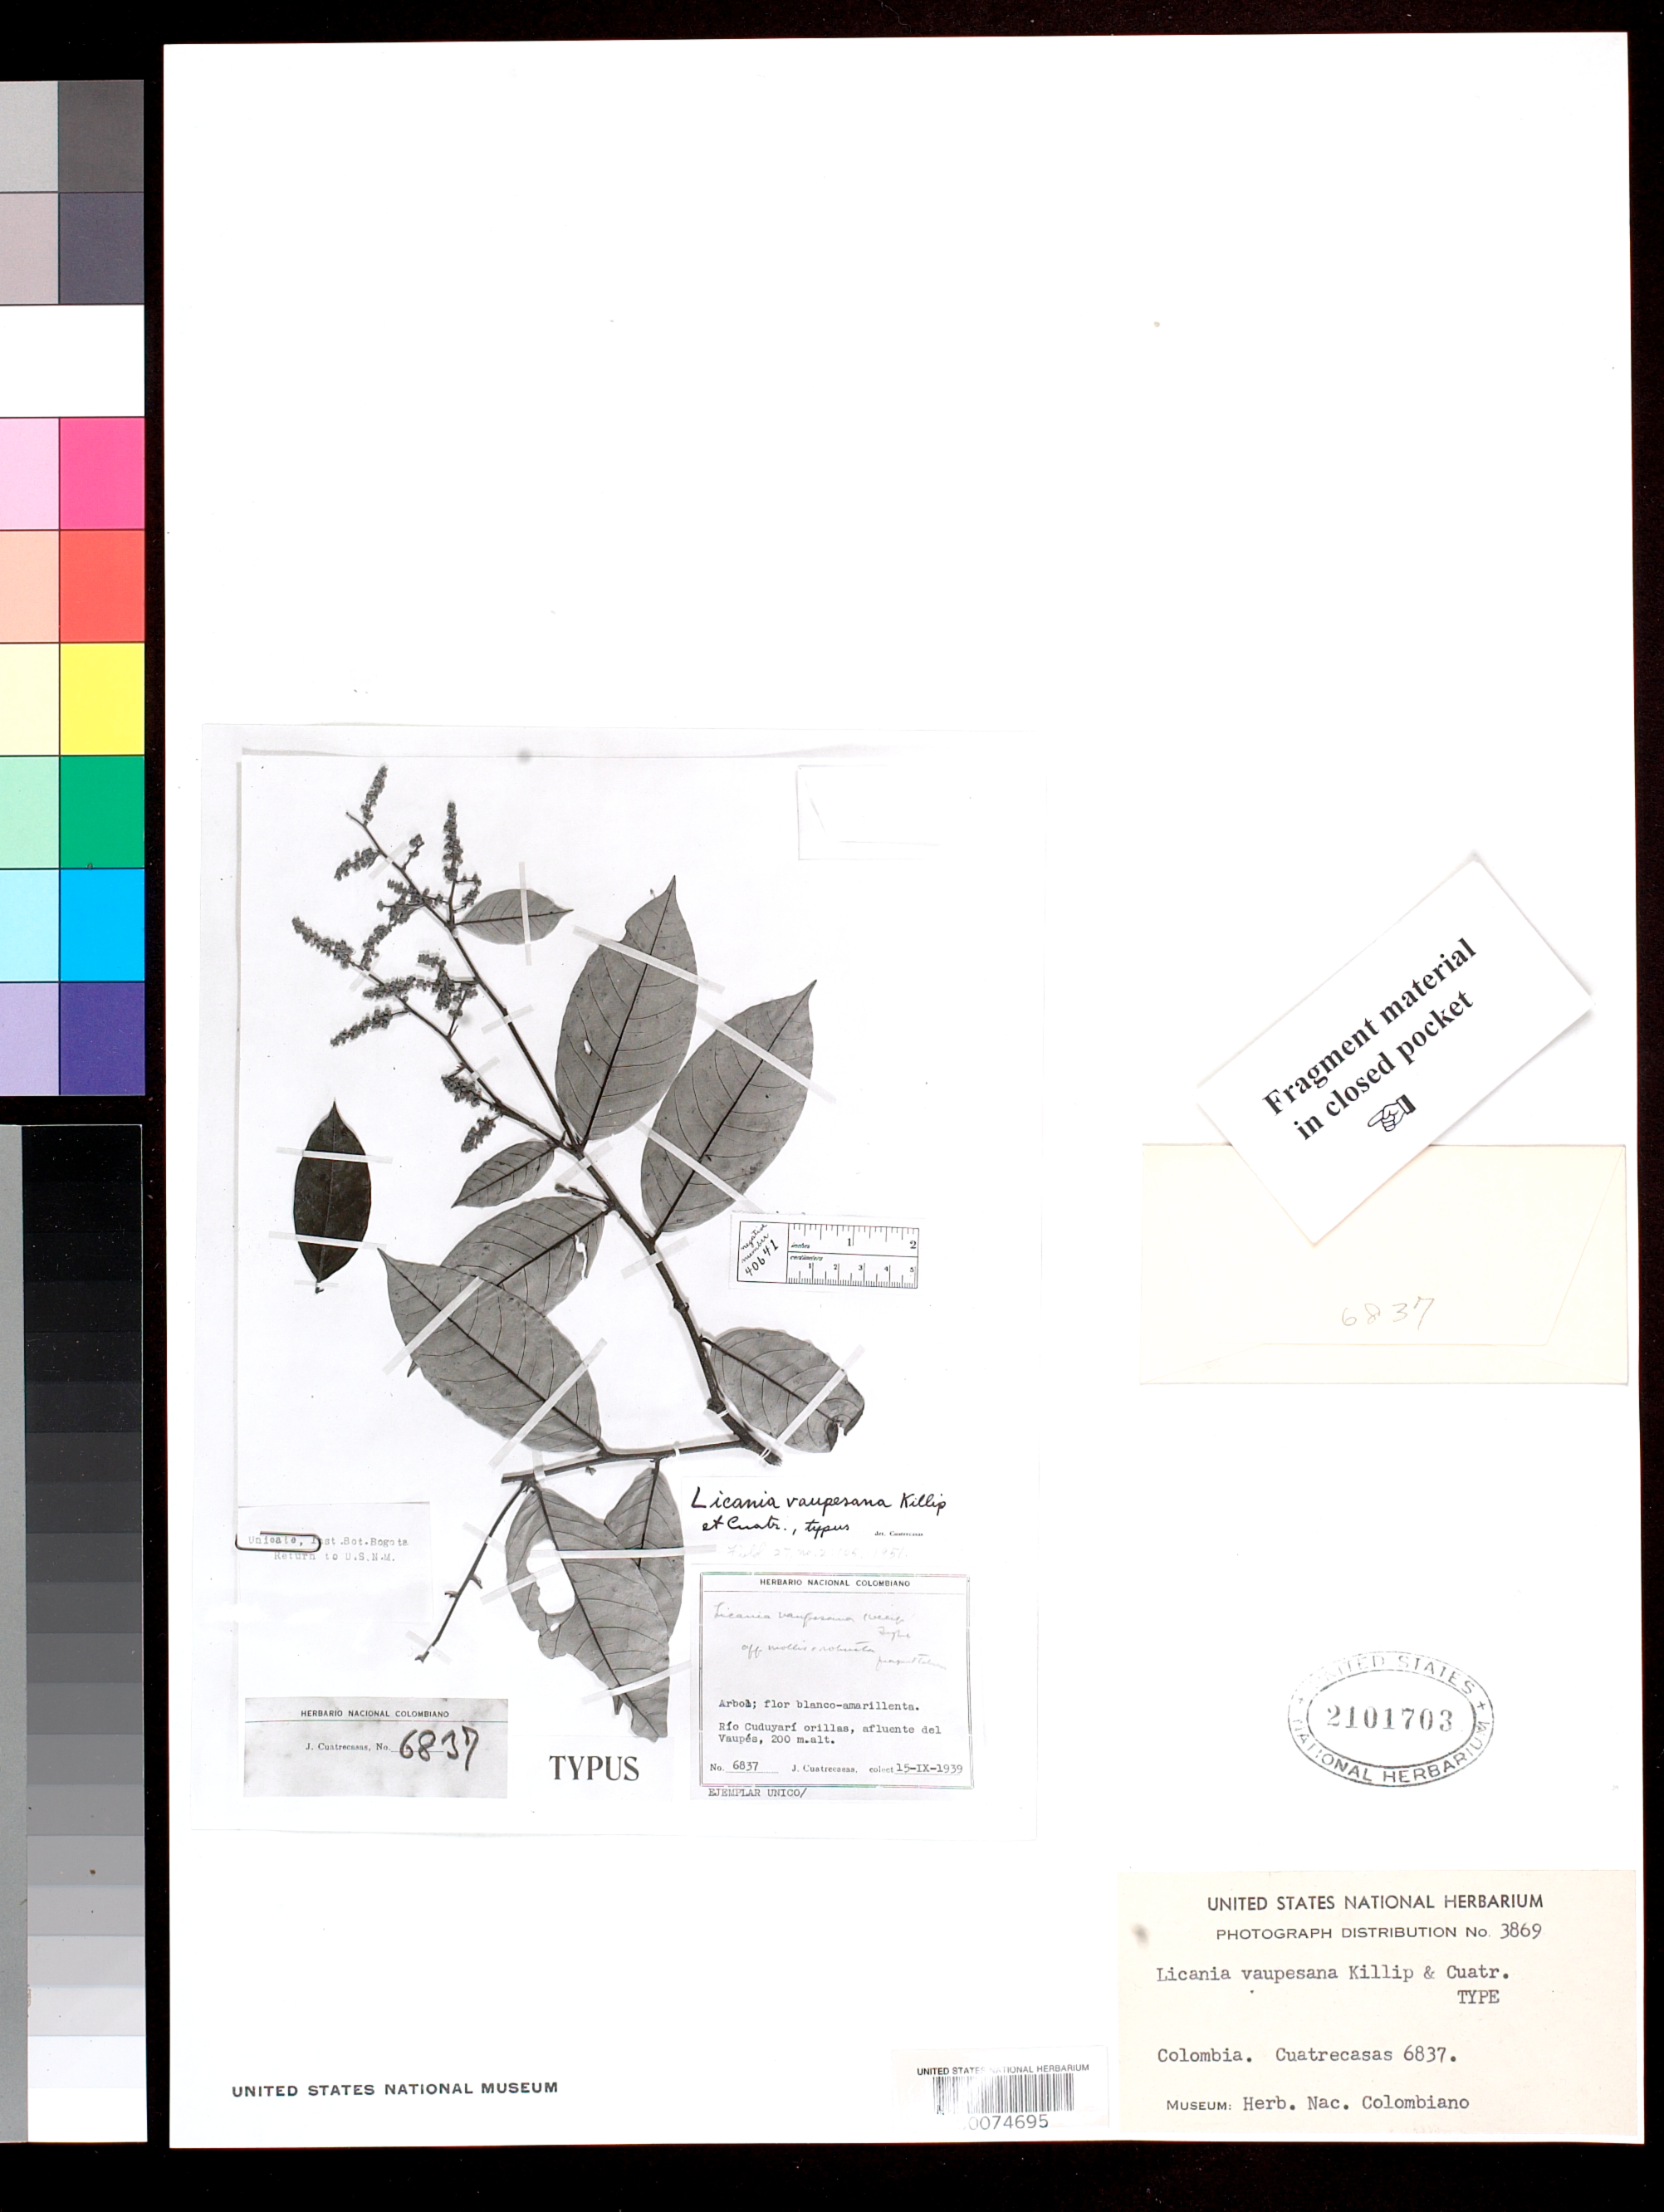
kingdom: Plantae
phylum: Tracheophyta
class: Magnoliopsida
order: Malpighiales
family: Chrysobalanaceae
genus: Licania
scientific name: Licania vaupesana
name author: Killip & Cuatrec.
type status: Isotype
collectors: J. Cuatrecasas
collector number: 6837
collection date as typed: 15 Sep 1939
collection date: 1939-09-15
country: Colombia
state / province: Vaupés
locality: Rio Cuduyari, affluente del Rio Vaupes.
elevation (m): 200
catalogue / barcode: US 2101703